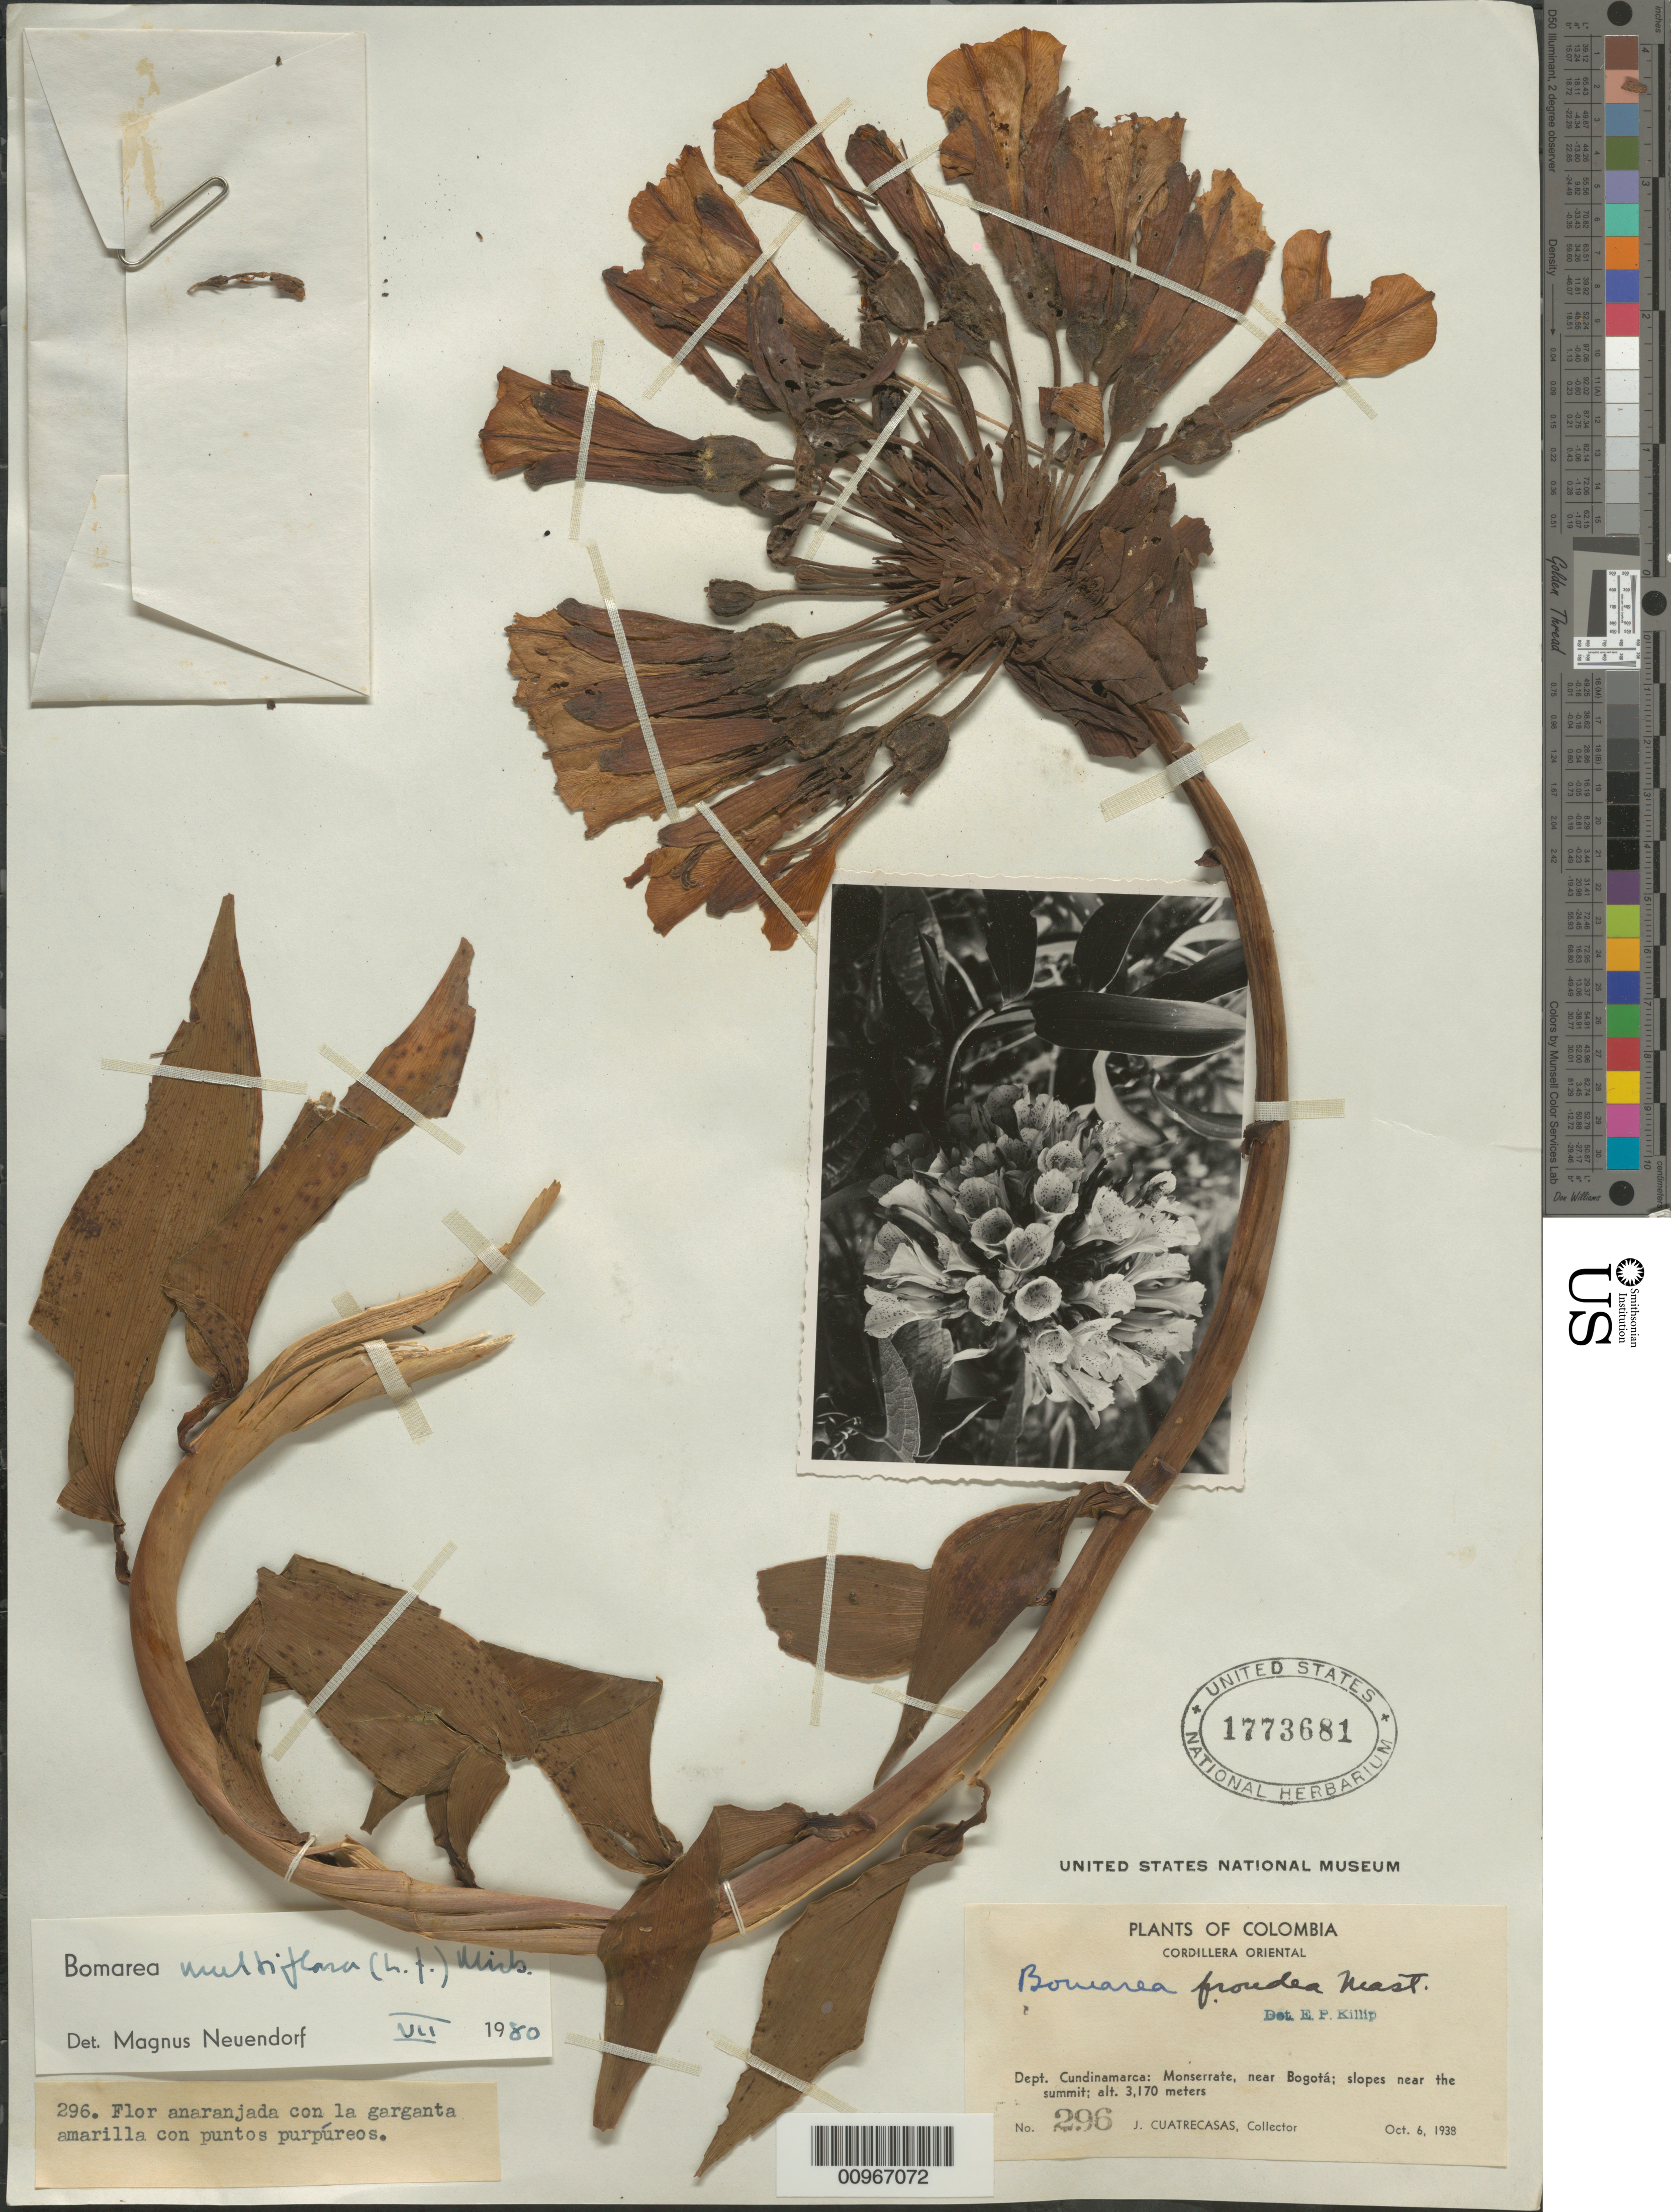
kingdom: Plantae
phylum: Tracheophyta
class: Liliopsida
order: Liliales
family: Alstroemeriaceae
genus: Bomarea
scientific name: Bomarea multiflora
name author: (L. f.) Mirb.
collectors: J. Cuatrecasas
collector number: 296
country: Colombia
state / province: Cundinamarca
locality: Monserrate, near Bogata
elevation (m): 3170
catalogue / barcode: US 1773681